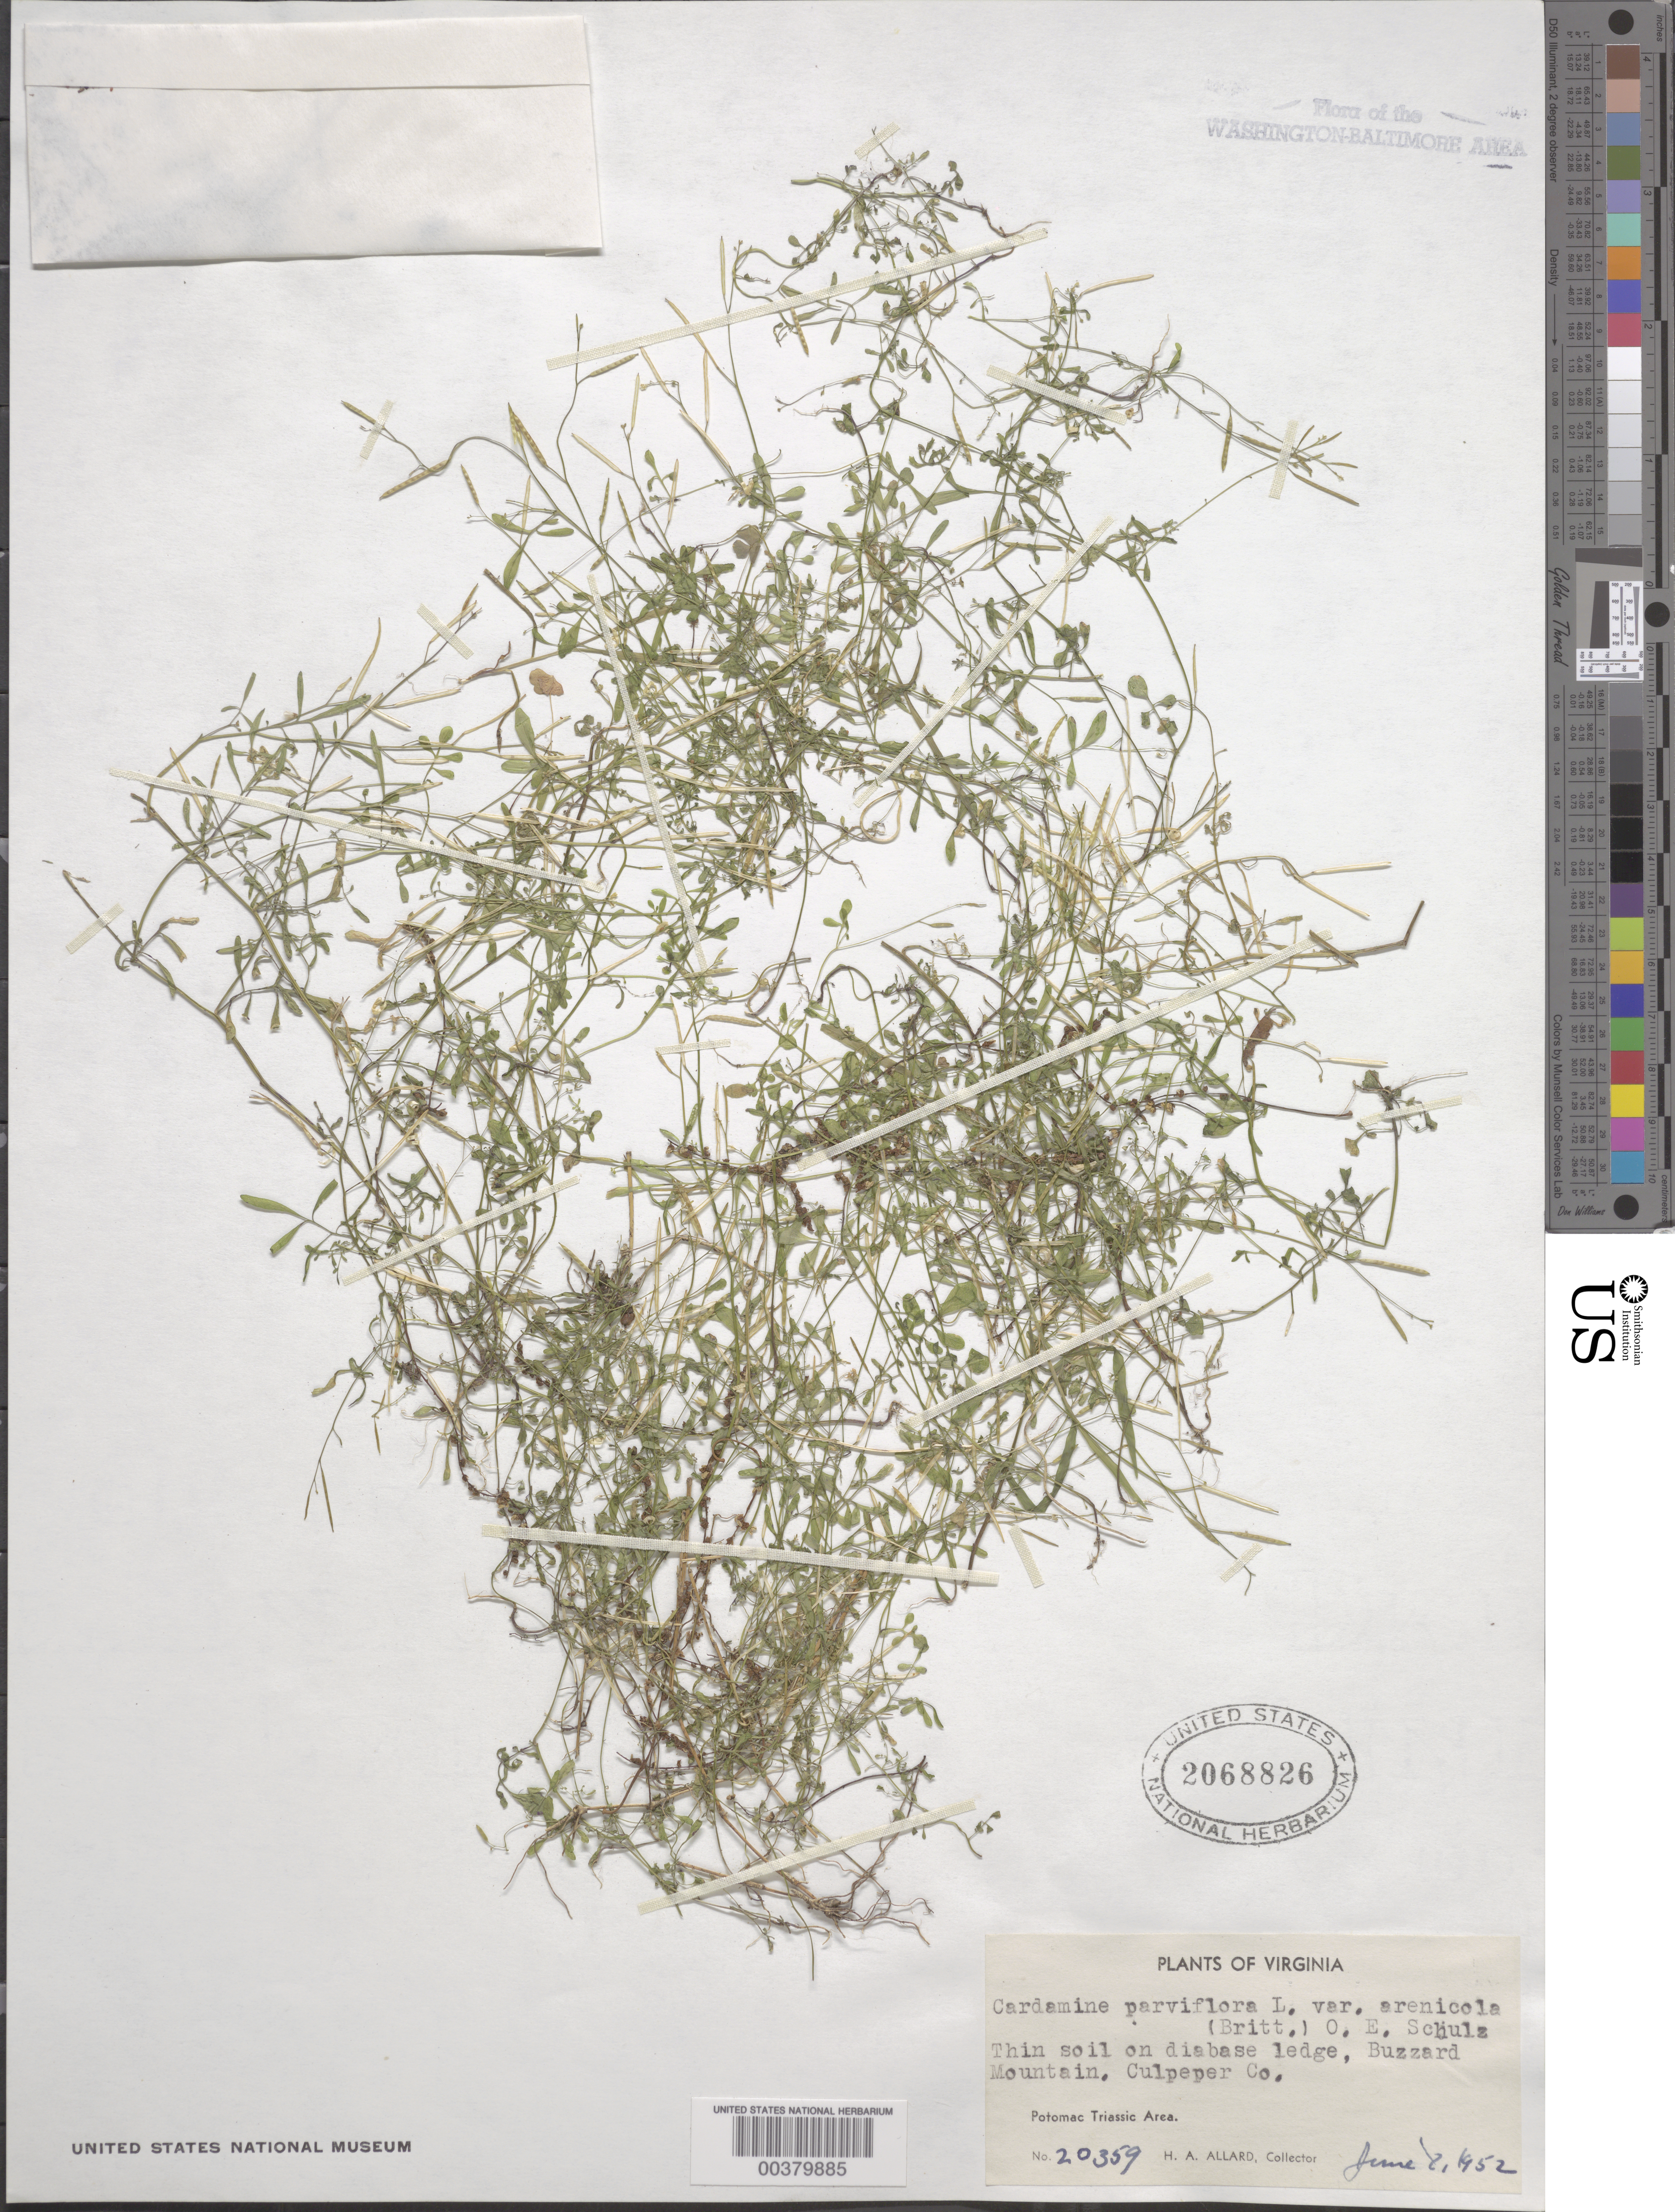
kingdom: Plantae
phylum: Tracheophyta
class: Magnoliopsida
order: Brassicales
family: Brassicaceae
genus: Cardamine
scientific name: Cardamine parviflora var. arenicola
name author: (Britton) O.E. Schulz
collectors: H. A. Allard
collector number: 20359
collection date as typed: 08 Jun 1952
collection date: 1952-06-08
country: United States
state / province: Virginia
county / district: Culpeper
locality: Buzzard Mountain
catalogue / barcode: US 2068826